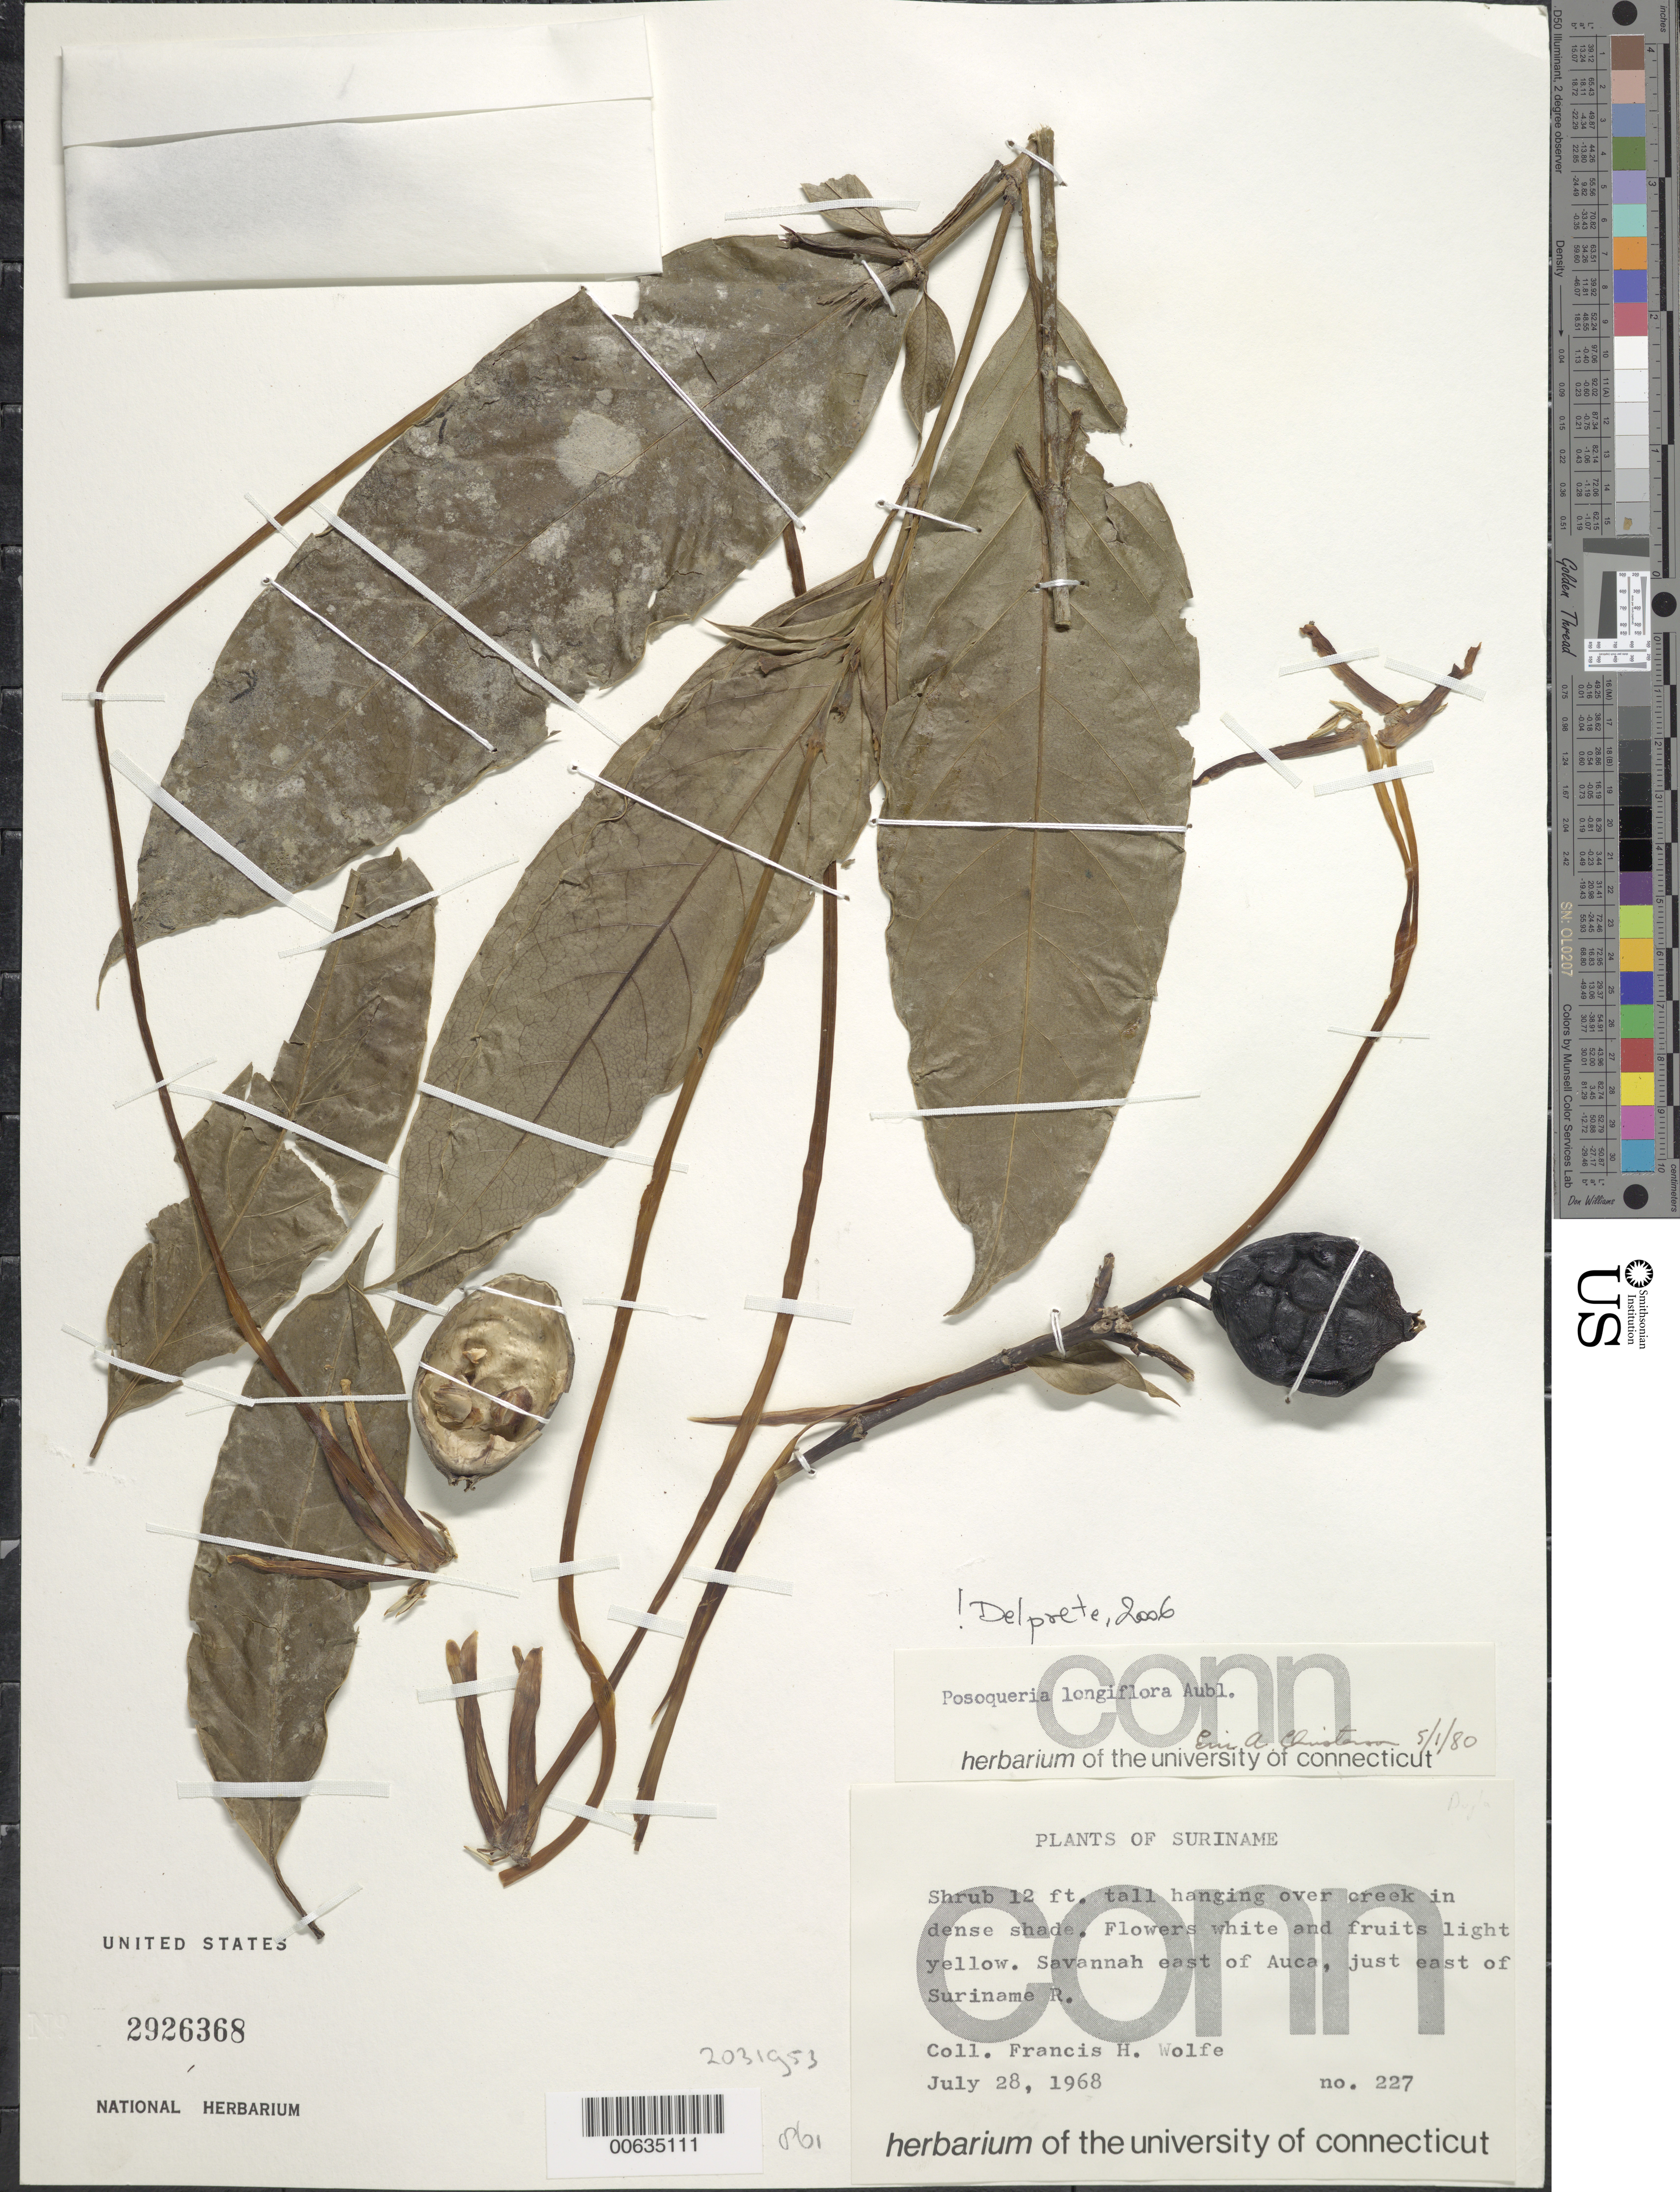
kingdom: Plantae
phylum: Tracheophyta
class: Magnoliopsida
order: Gentianales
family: Rubiaceae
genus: Posoqueria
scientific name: Posoqueria longiflora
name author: Aubl.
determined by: Delprete, P. G., Herb. de Guyane Cay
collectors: F. Wolfe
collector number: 227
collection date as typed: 28-Jul-68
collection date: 1968-07-28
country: Suriname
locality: Auca, E of Suriname R.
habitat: Savanna; in shade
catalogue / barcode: US 2926368